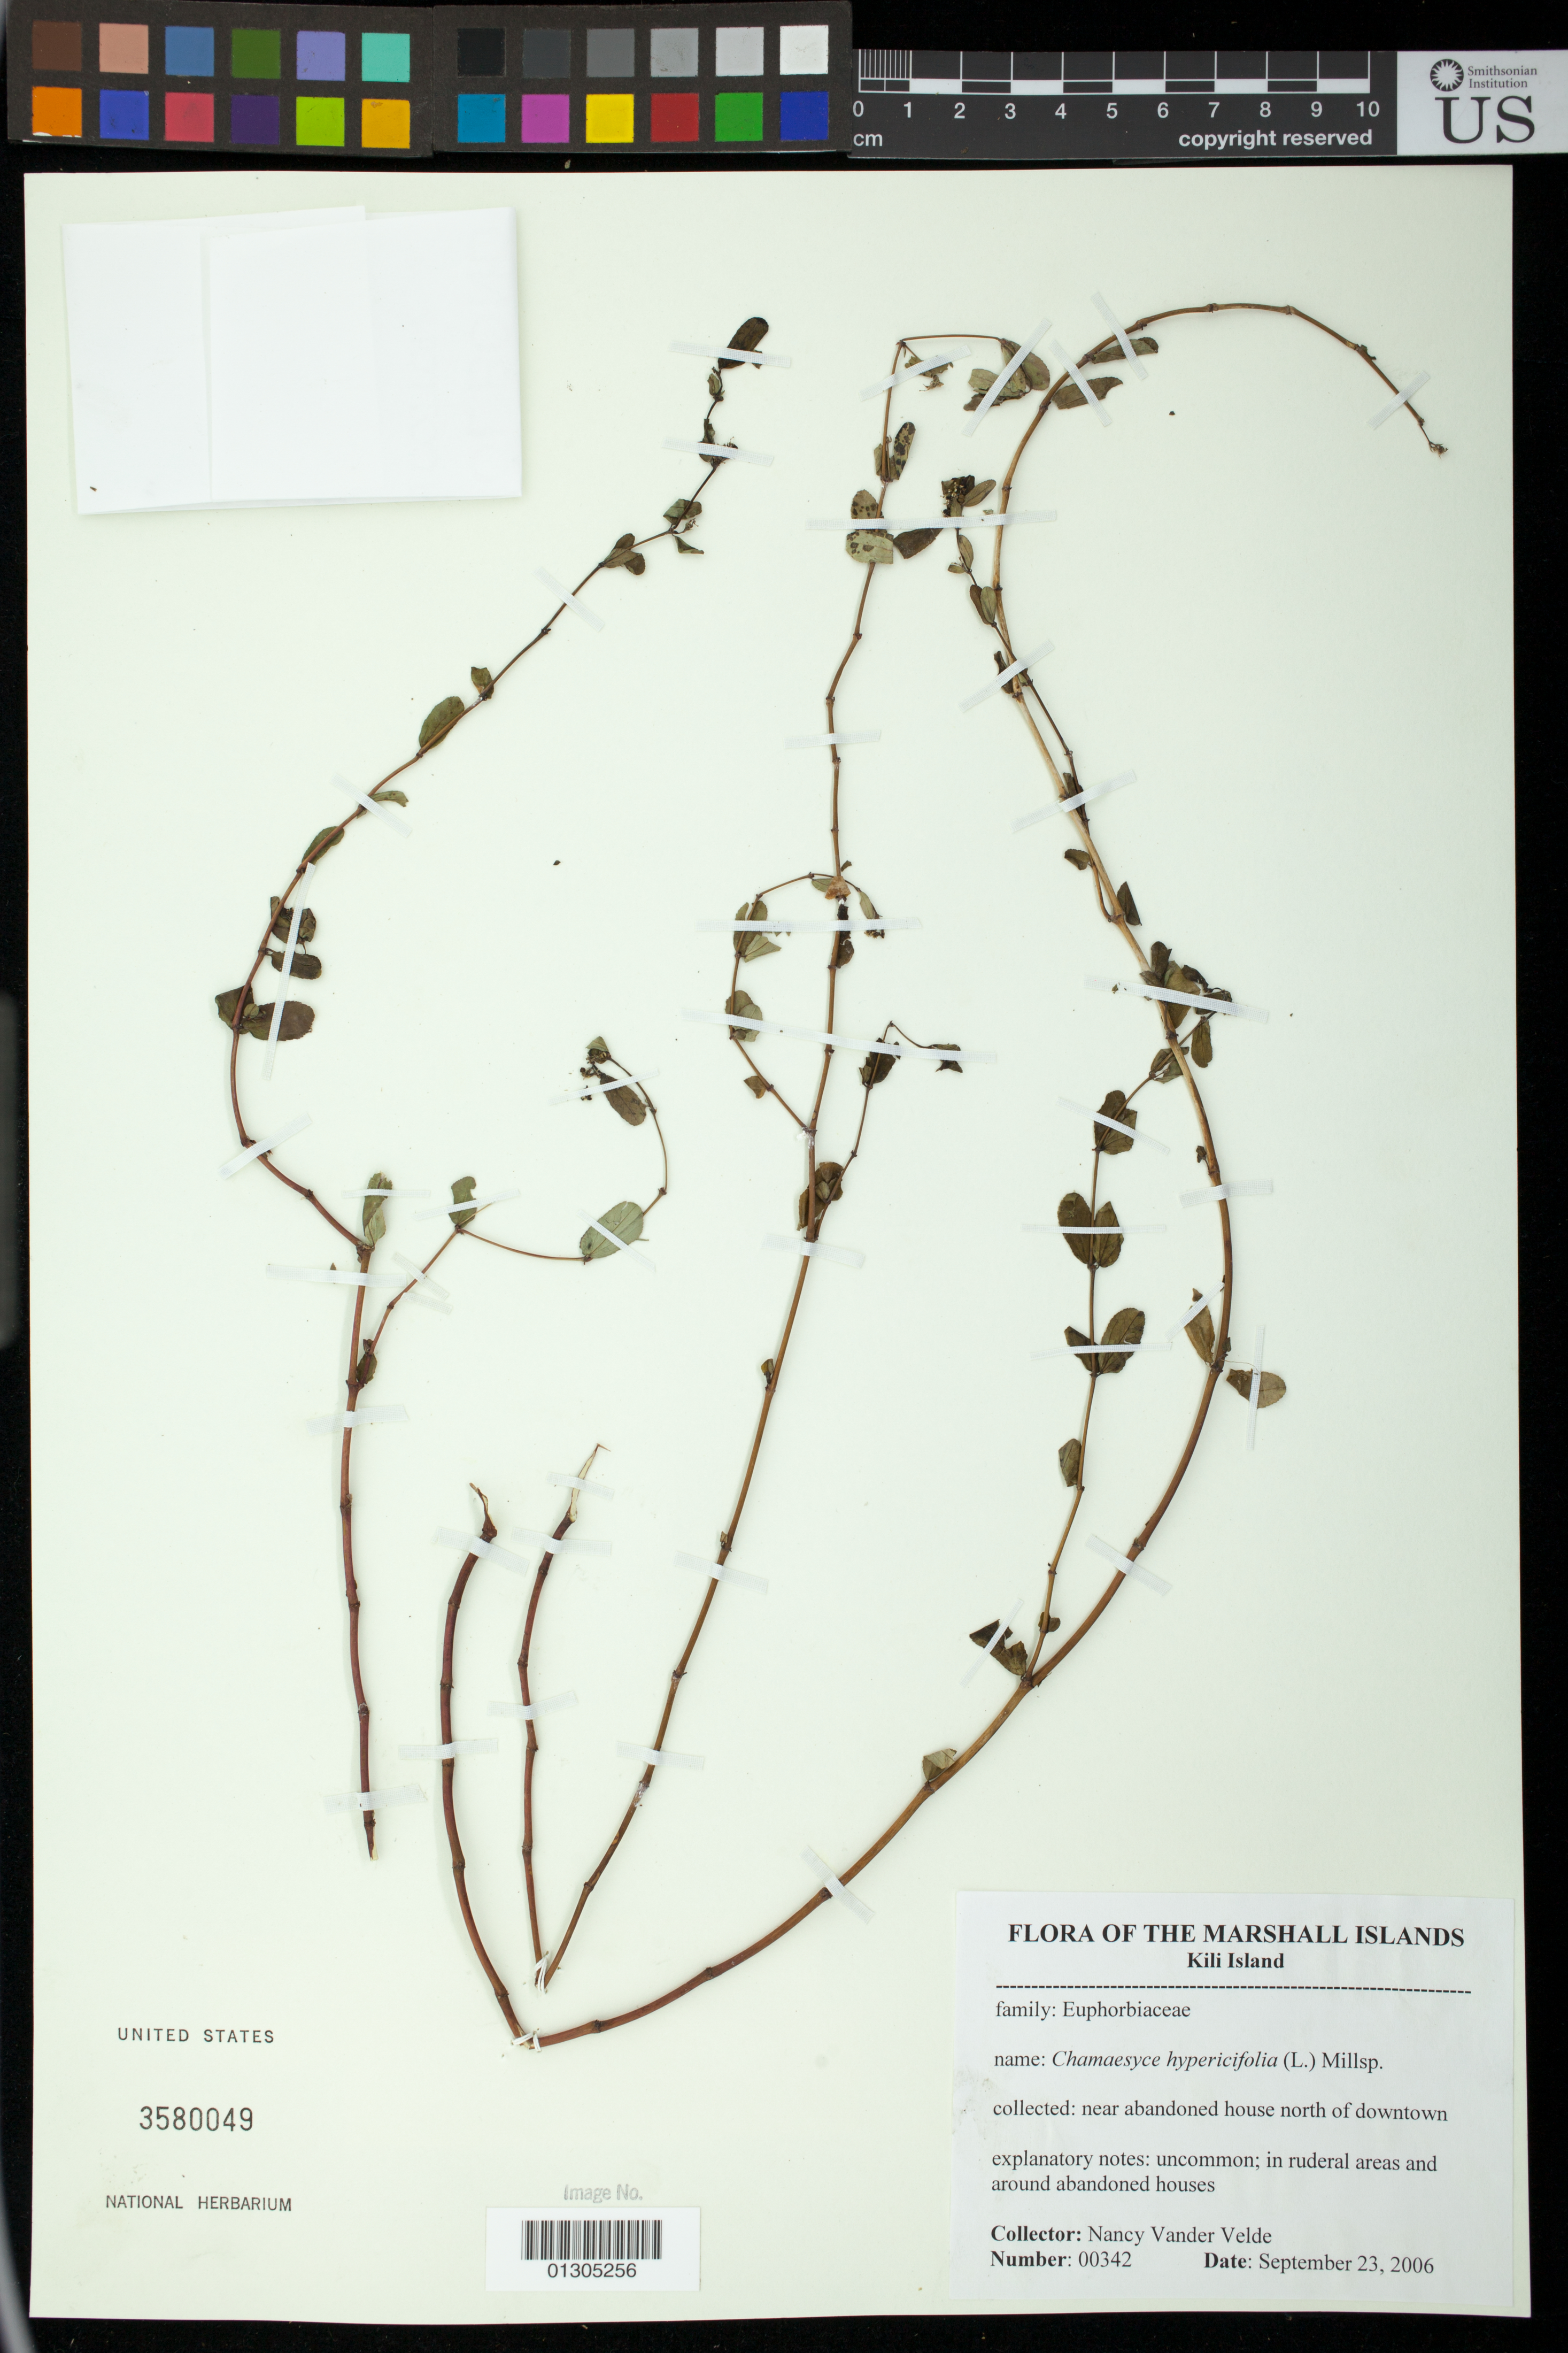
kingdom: Plantae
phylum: Tracheophyta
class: Magnoliopsida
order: Malpighiales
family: Euphorbiaceae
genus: Chamaesyce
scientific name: Chamaesyce hirta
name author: (L.) Millsp.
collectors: N. Vander Velde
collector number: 342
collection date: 2006-09-23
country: Marshall Islands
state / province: Kili Island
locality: near abandoned house north of downtown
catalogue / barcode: US 3580049